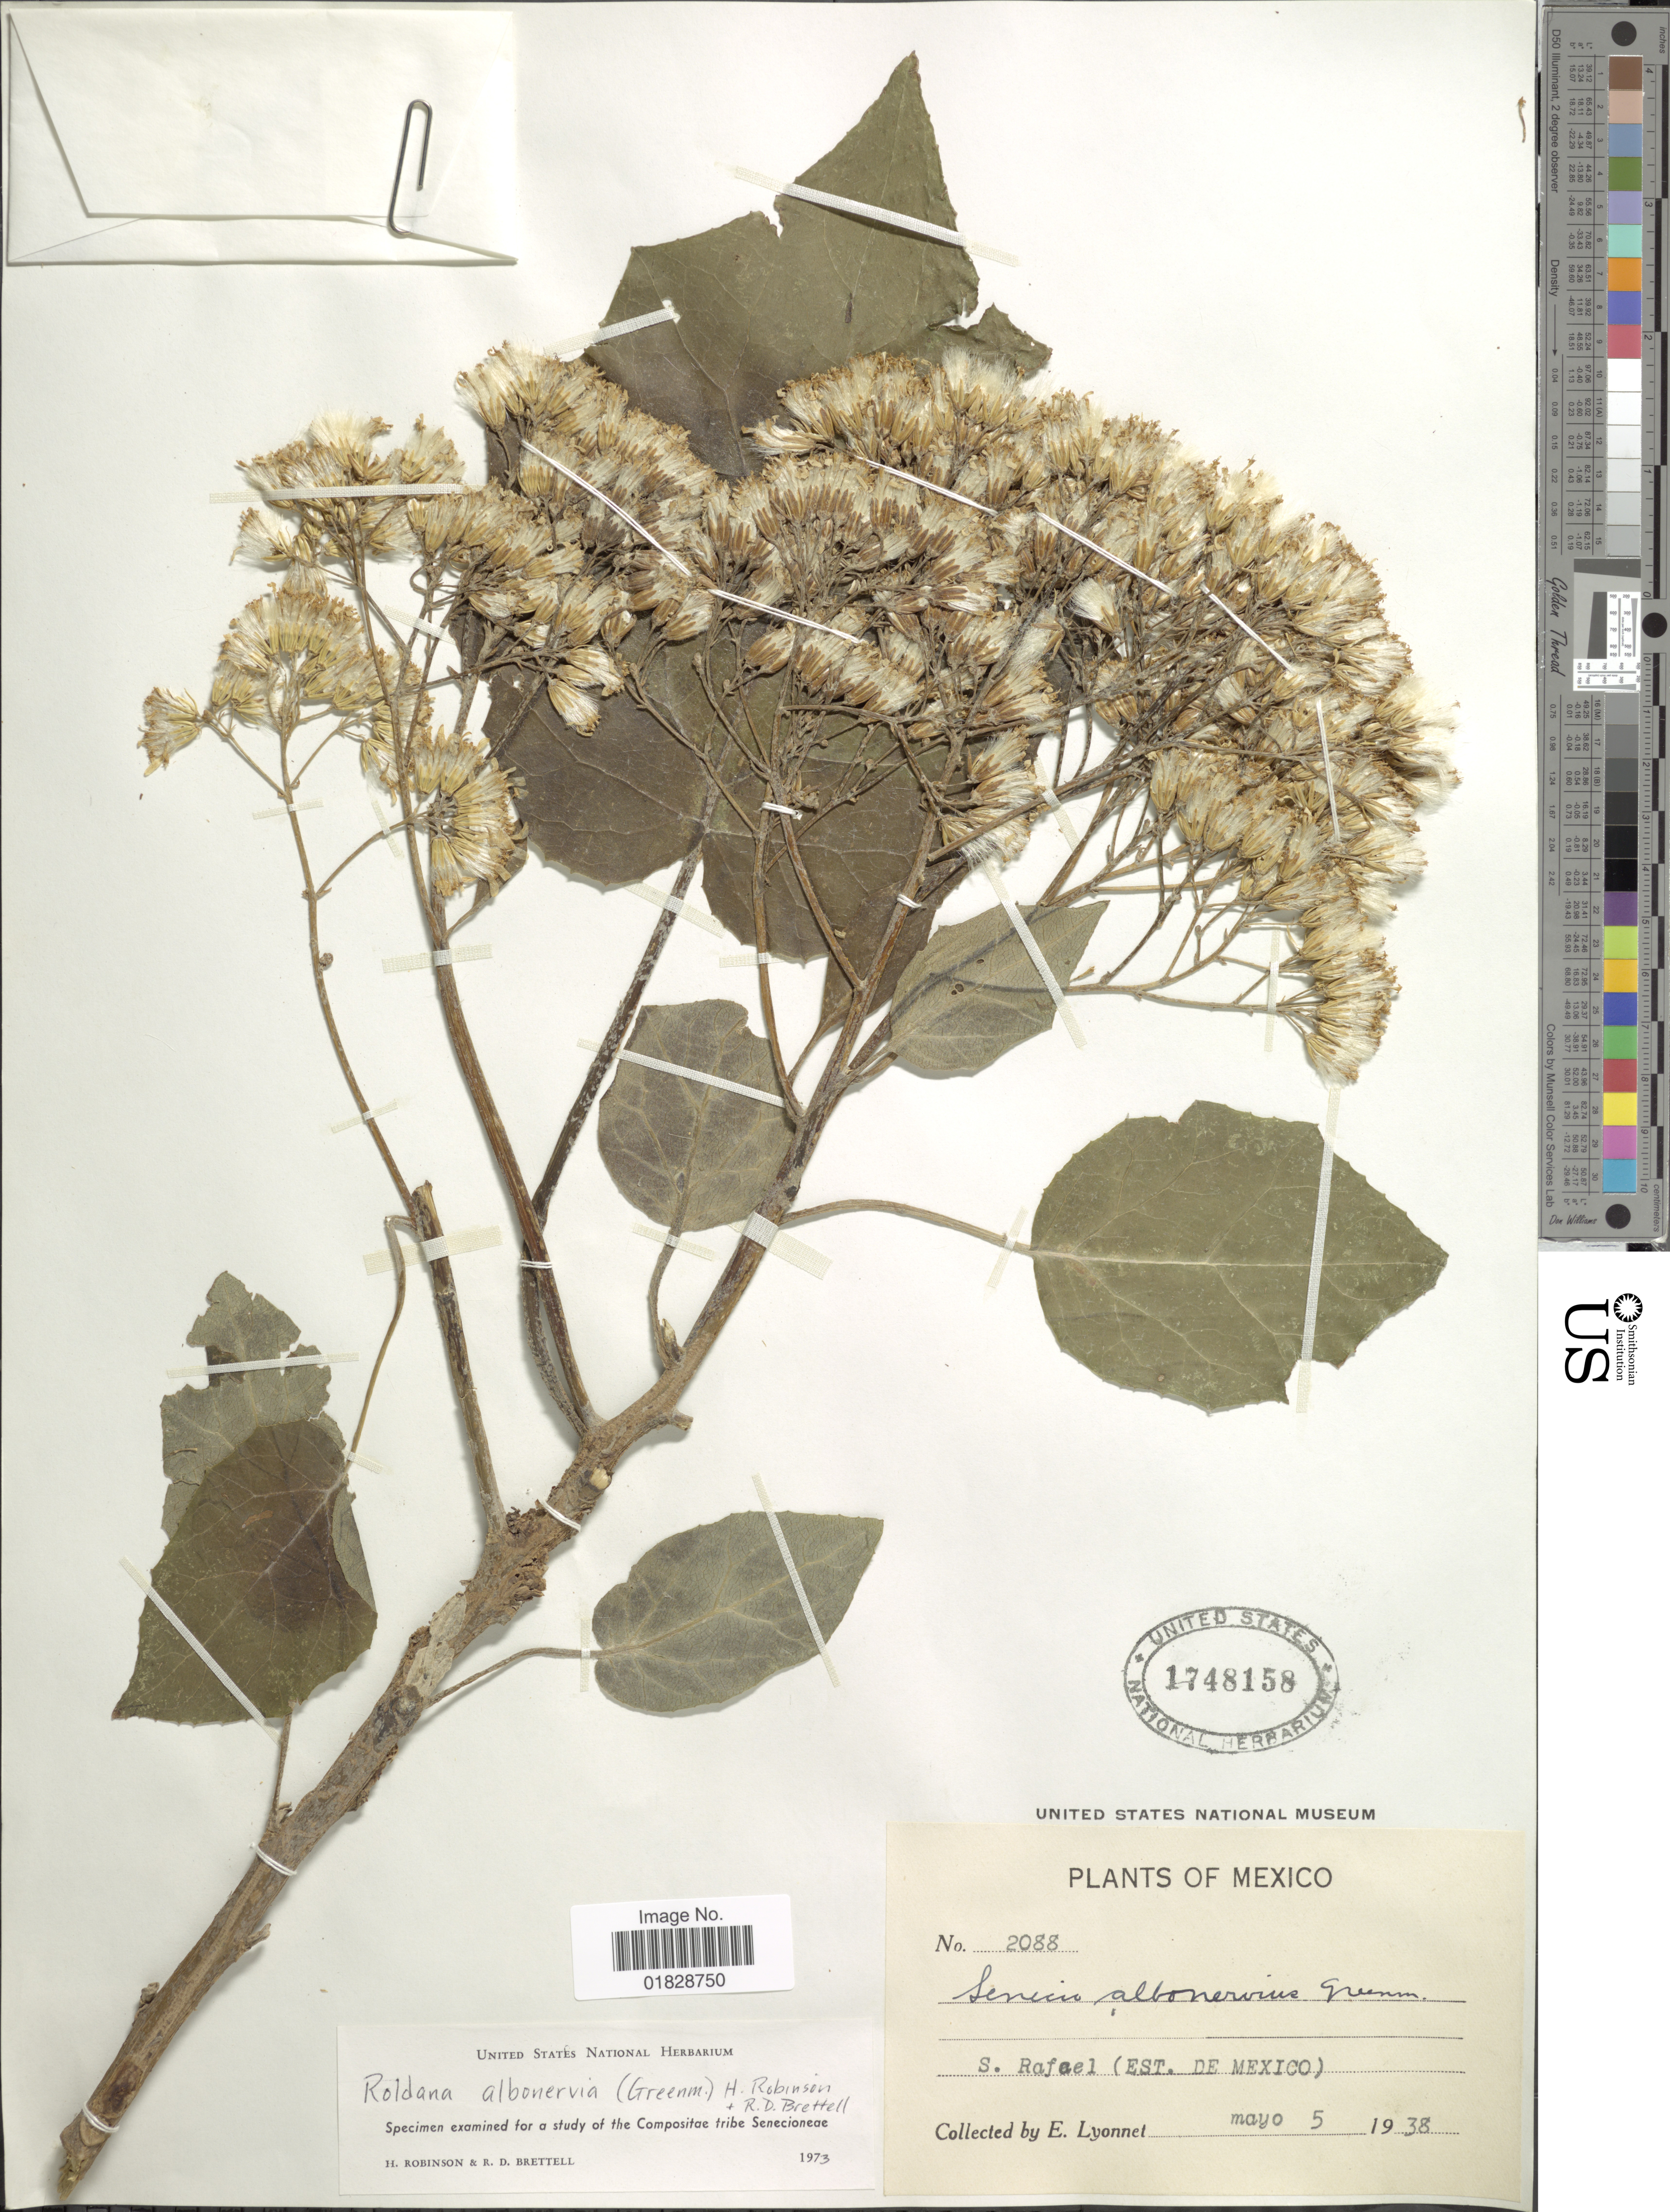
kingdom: Plantae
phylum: Tracheophyta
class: Magnoliopsida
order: Asterales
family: Asteraceae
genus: Roldana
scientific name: Roldana albonervia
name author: (Greenm.) H. Rob. & Brettell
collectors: E. Lyonnet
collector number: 2088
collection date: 1938-05-05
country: Mexico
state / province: México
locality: S. Rafael (Est. de Mexico)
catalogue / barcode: US 1748158